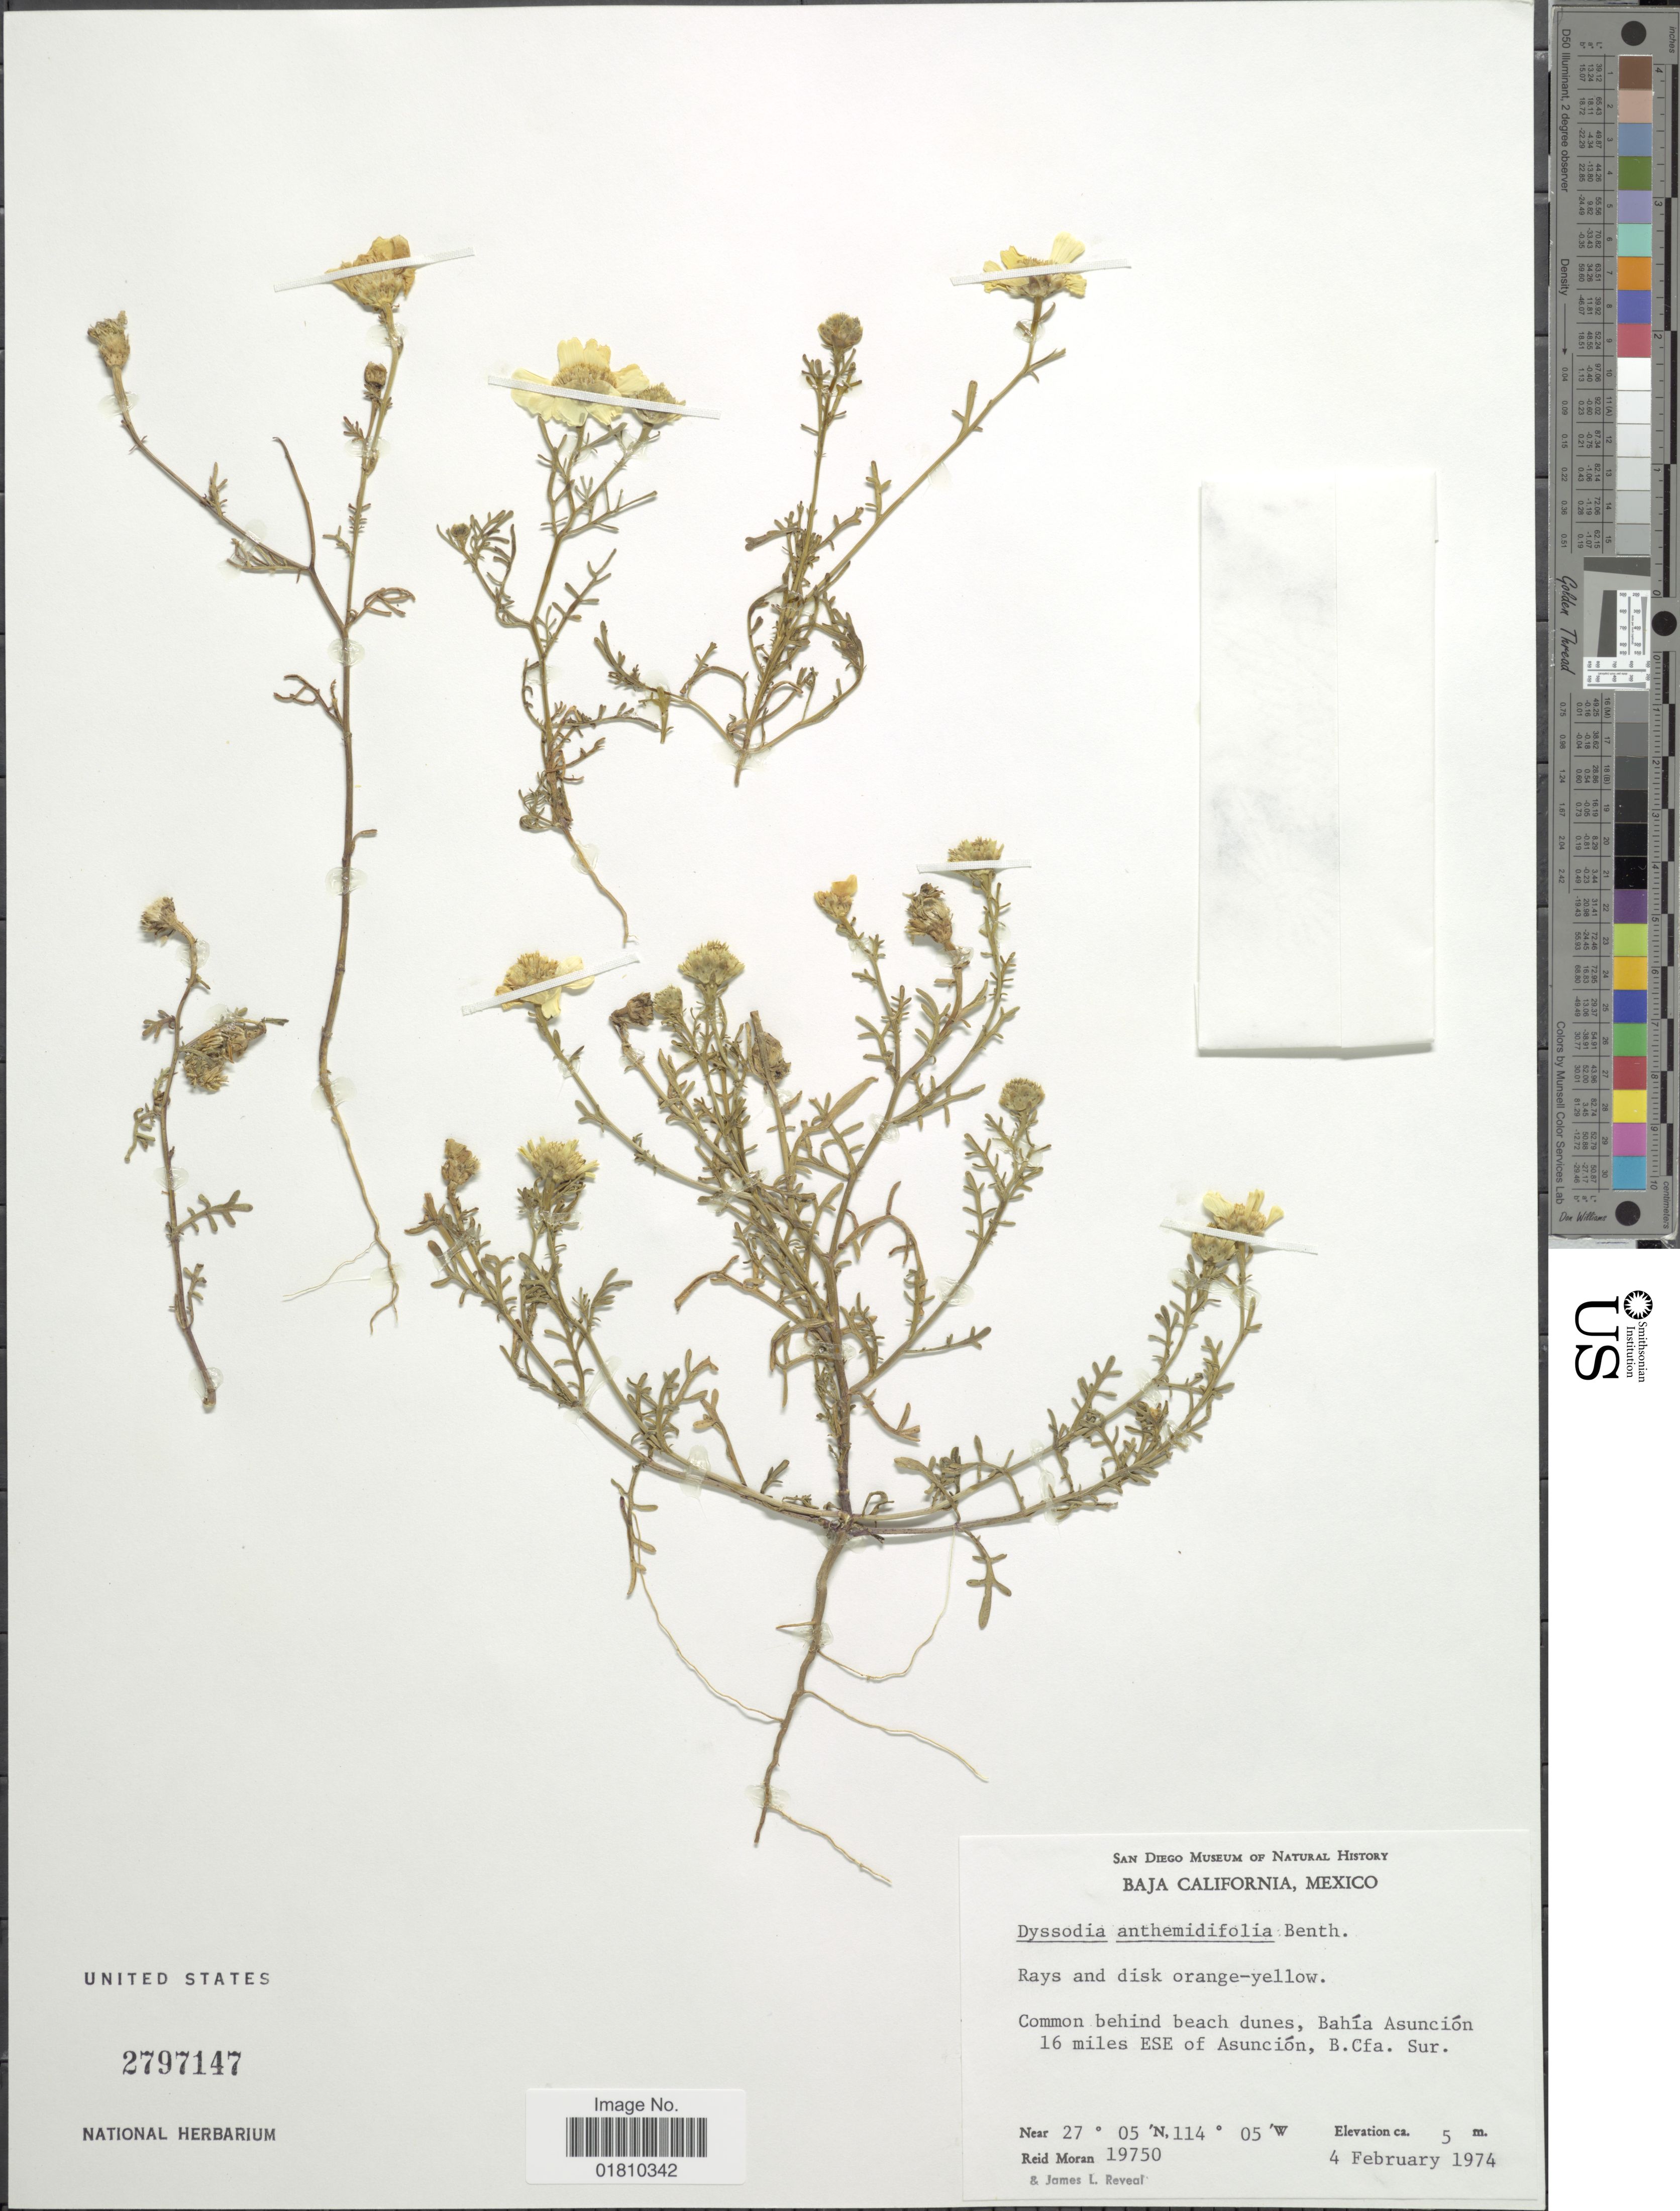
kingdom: Plantae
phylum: Tracheophyta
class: Magnoliopsida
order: Asterales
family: Asteraceae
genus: Boeberastrum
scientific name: Boeberastrum anthemidifolium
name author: Rydb.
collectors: R. V. Moran & J. L. Reveal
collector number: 19750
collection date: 1974-02-04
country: Mexico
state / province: Baja California Sur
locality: Bahía Asunción, 16 miles ESE of Asunción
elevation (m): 5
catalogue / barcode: US 2797147